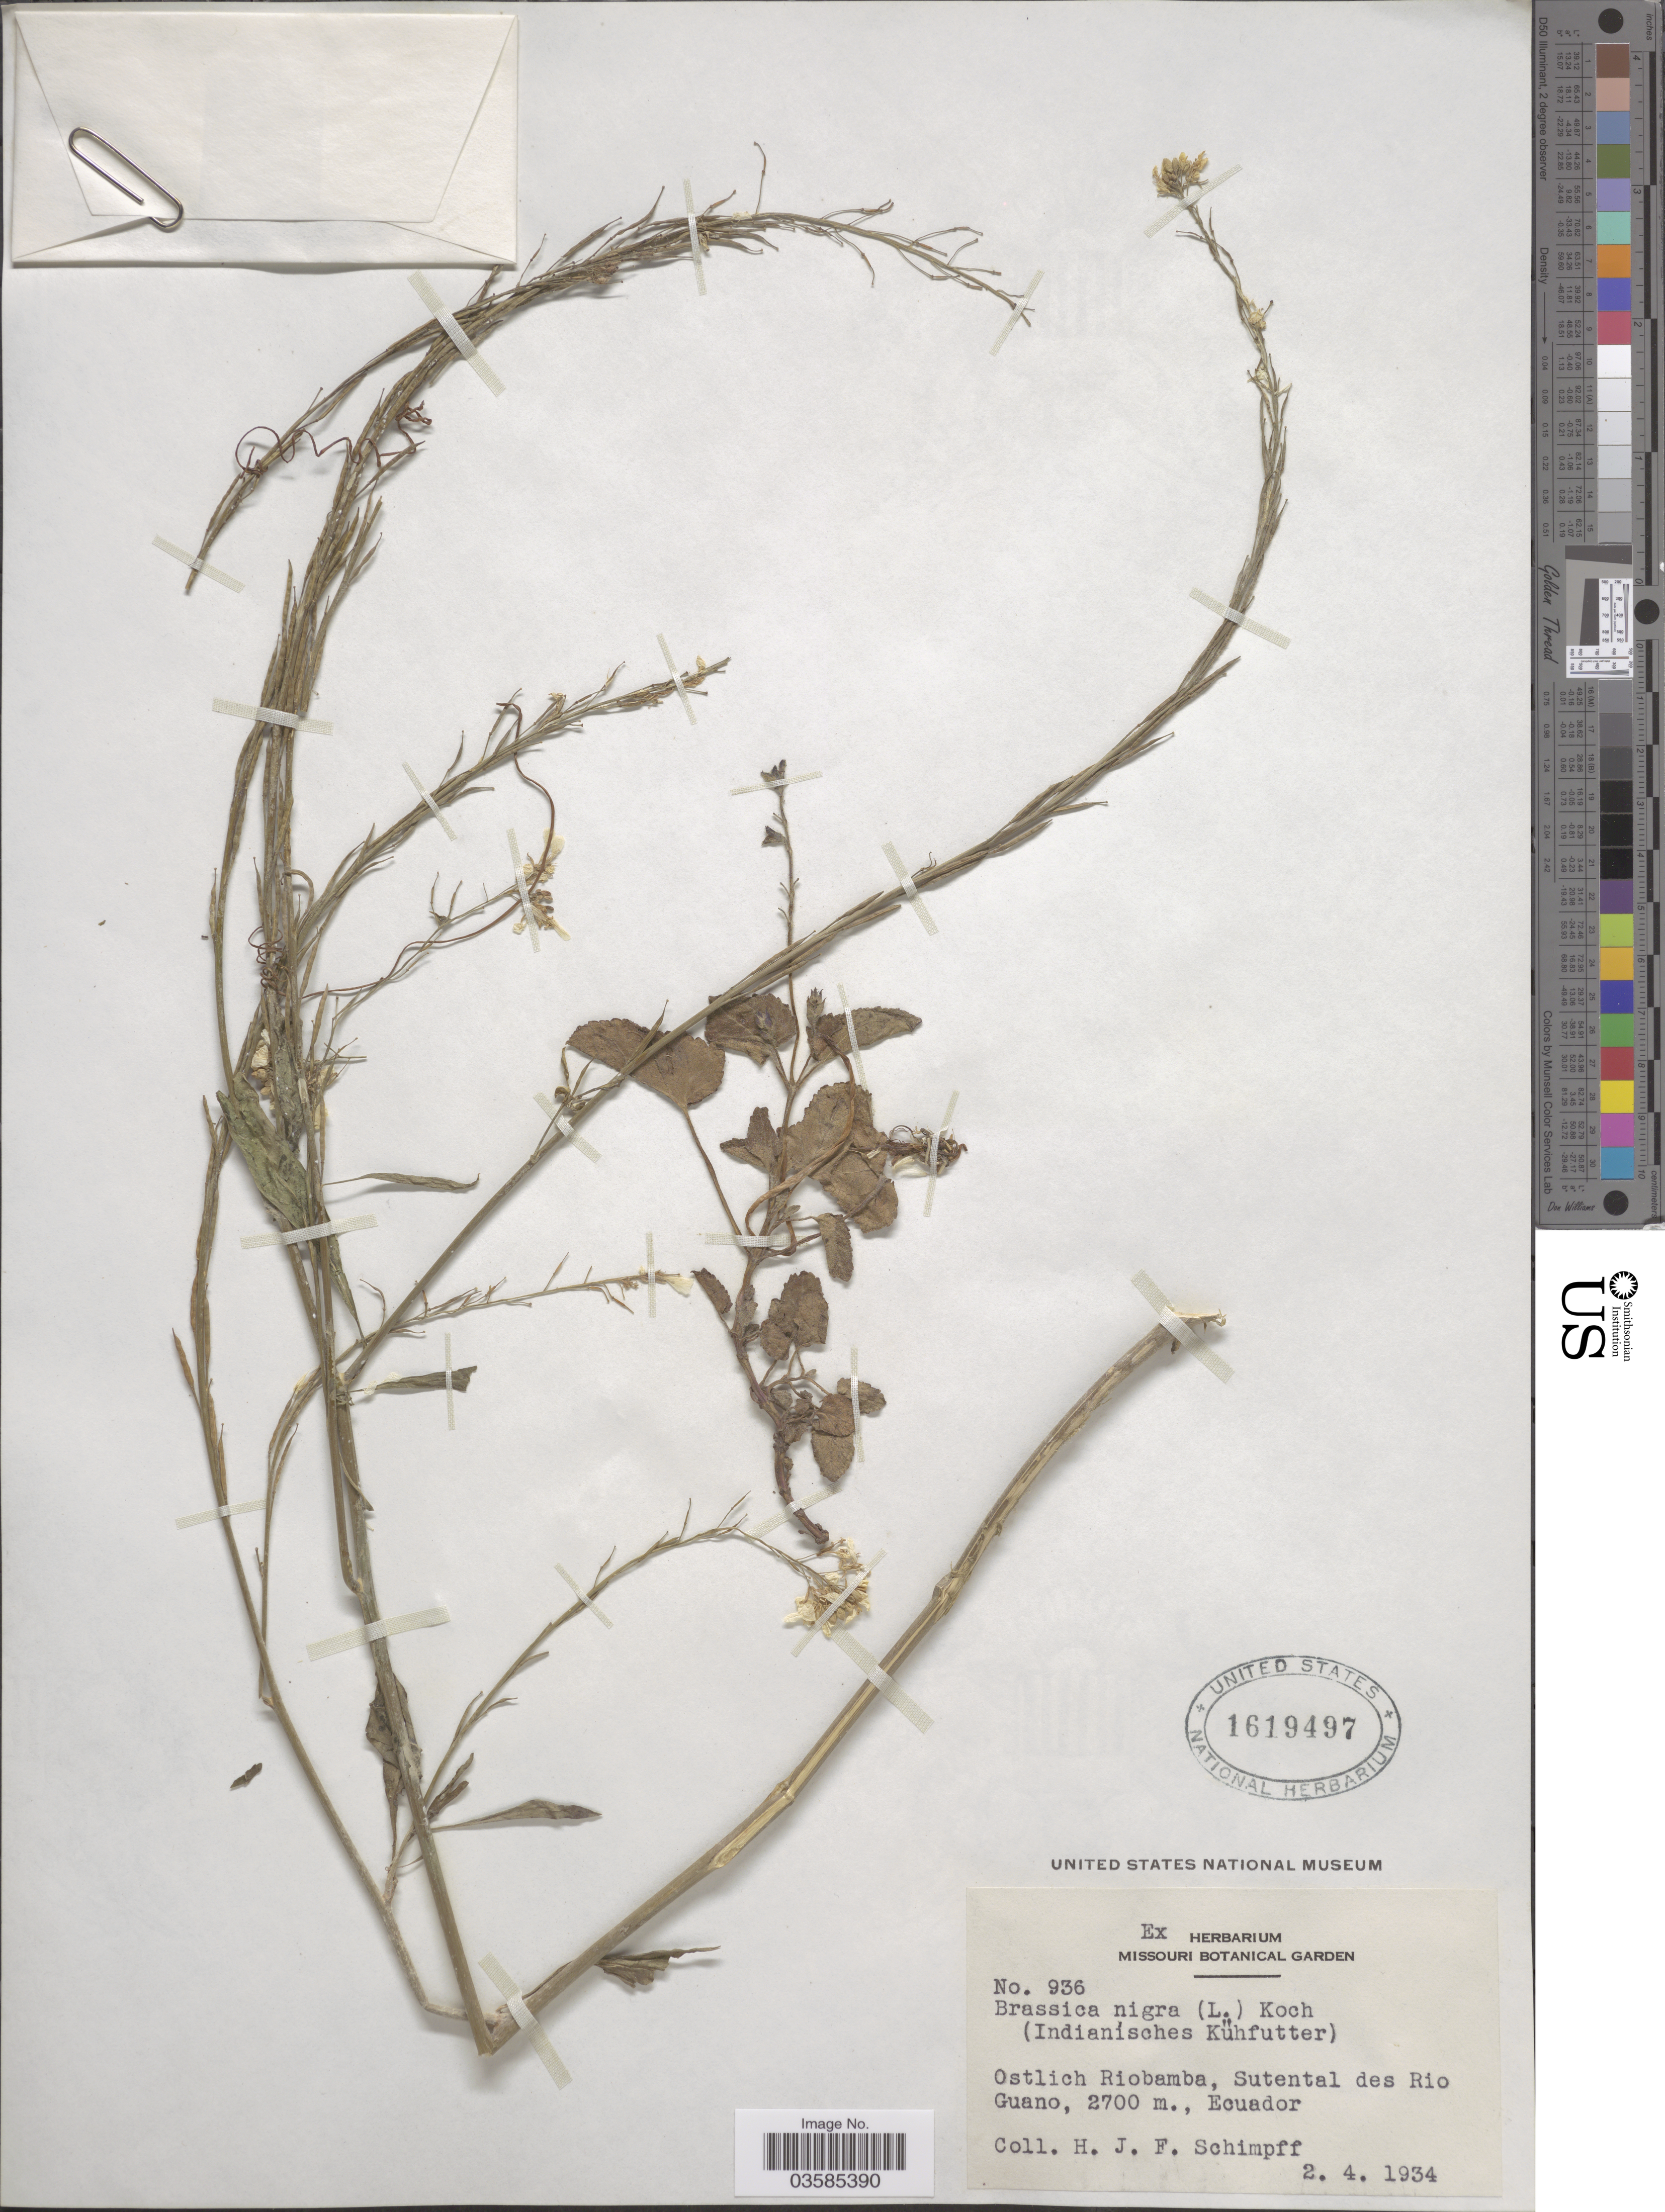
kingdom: Plantae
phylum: Tracheophyta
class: Magnoliopsida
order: Brassicales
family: Brassicaceae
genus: Brassica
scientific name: Brassica nigra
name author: (L.) W.D.J. Koch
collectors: H. Schimpff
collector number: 936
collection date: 1934-04-02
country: Ecuador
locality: Ostlich Riobambo, Sutental des Rio Guano.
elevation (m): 2700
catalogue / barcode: US 1619497